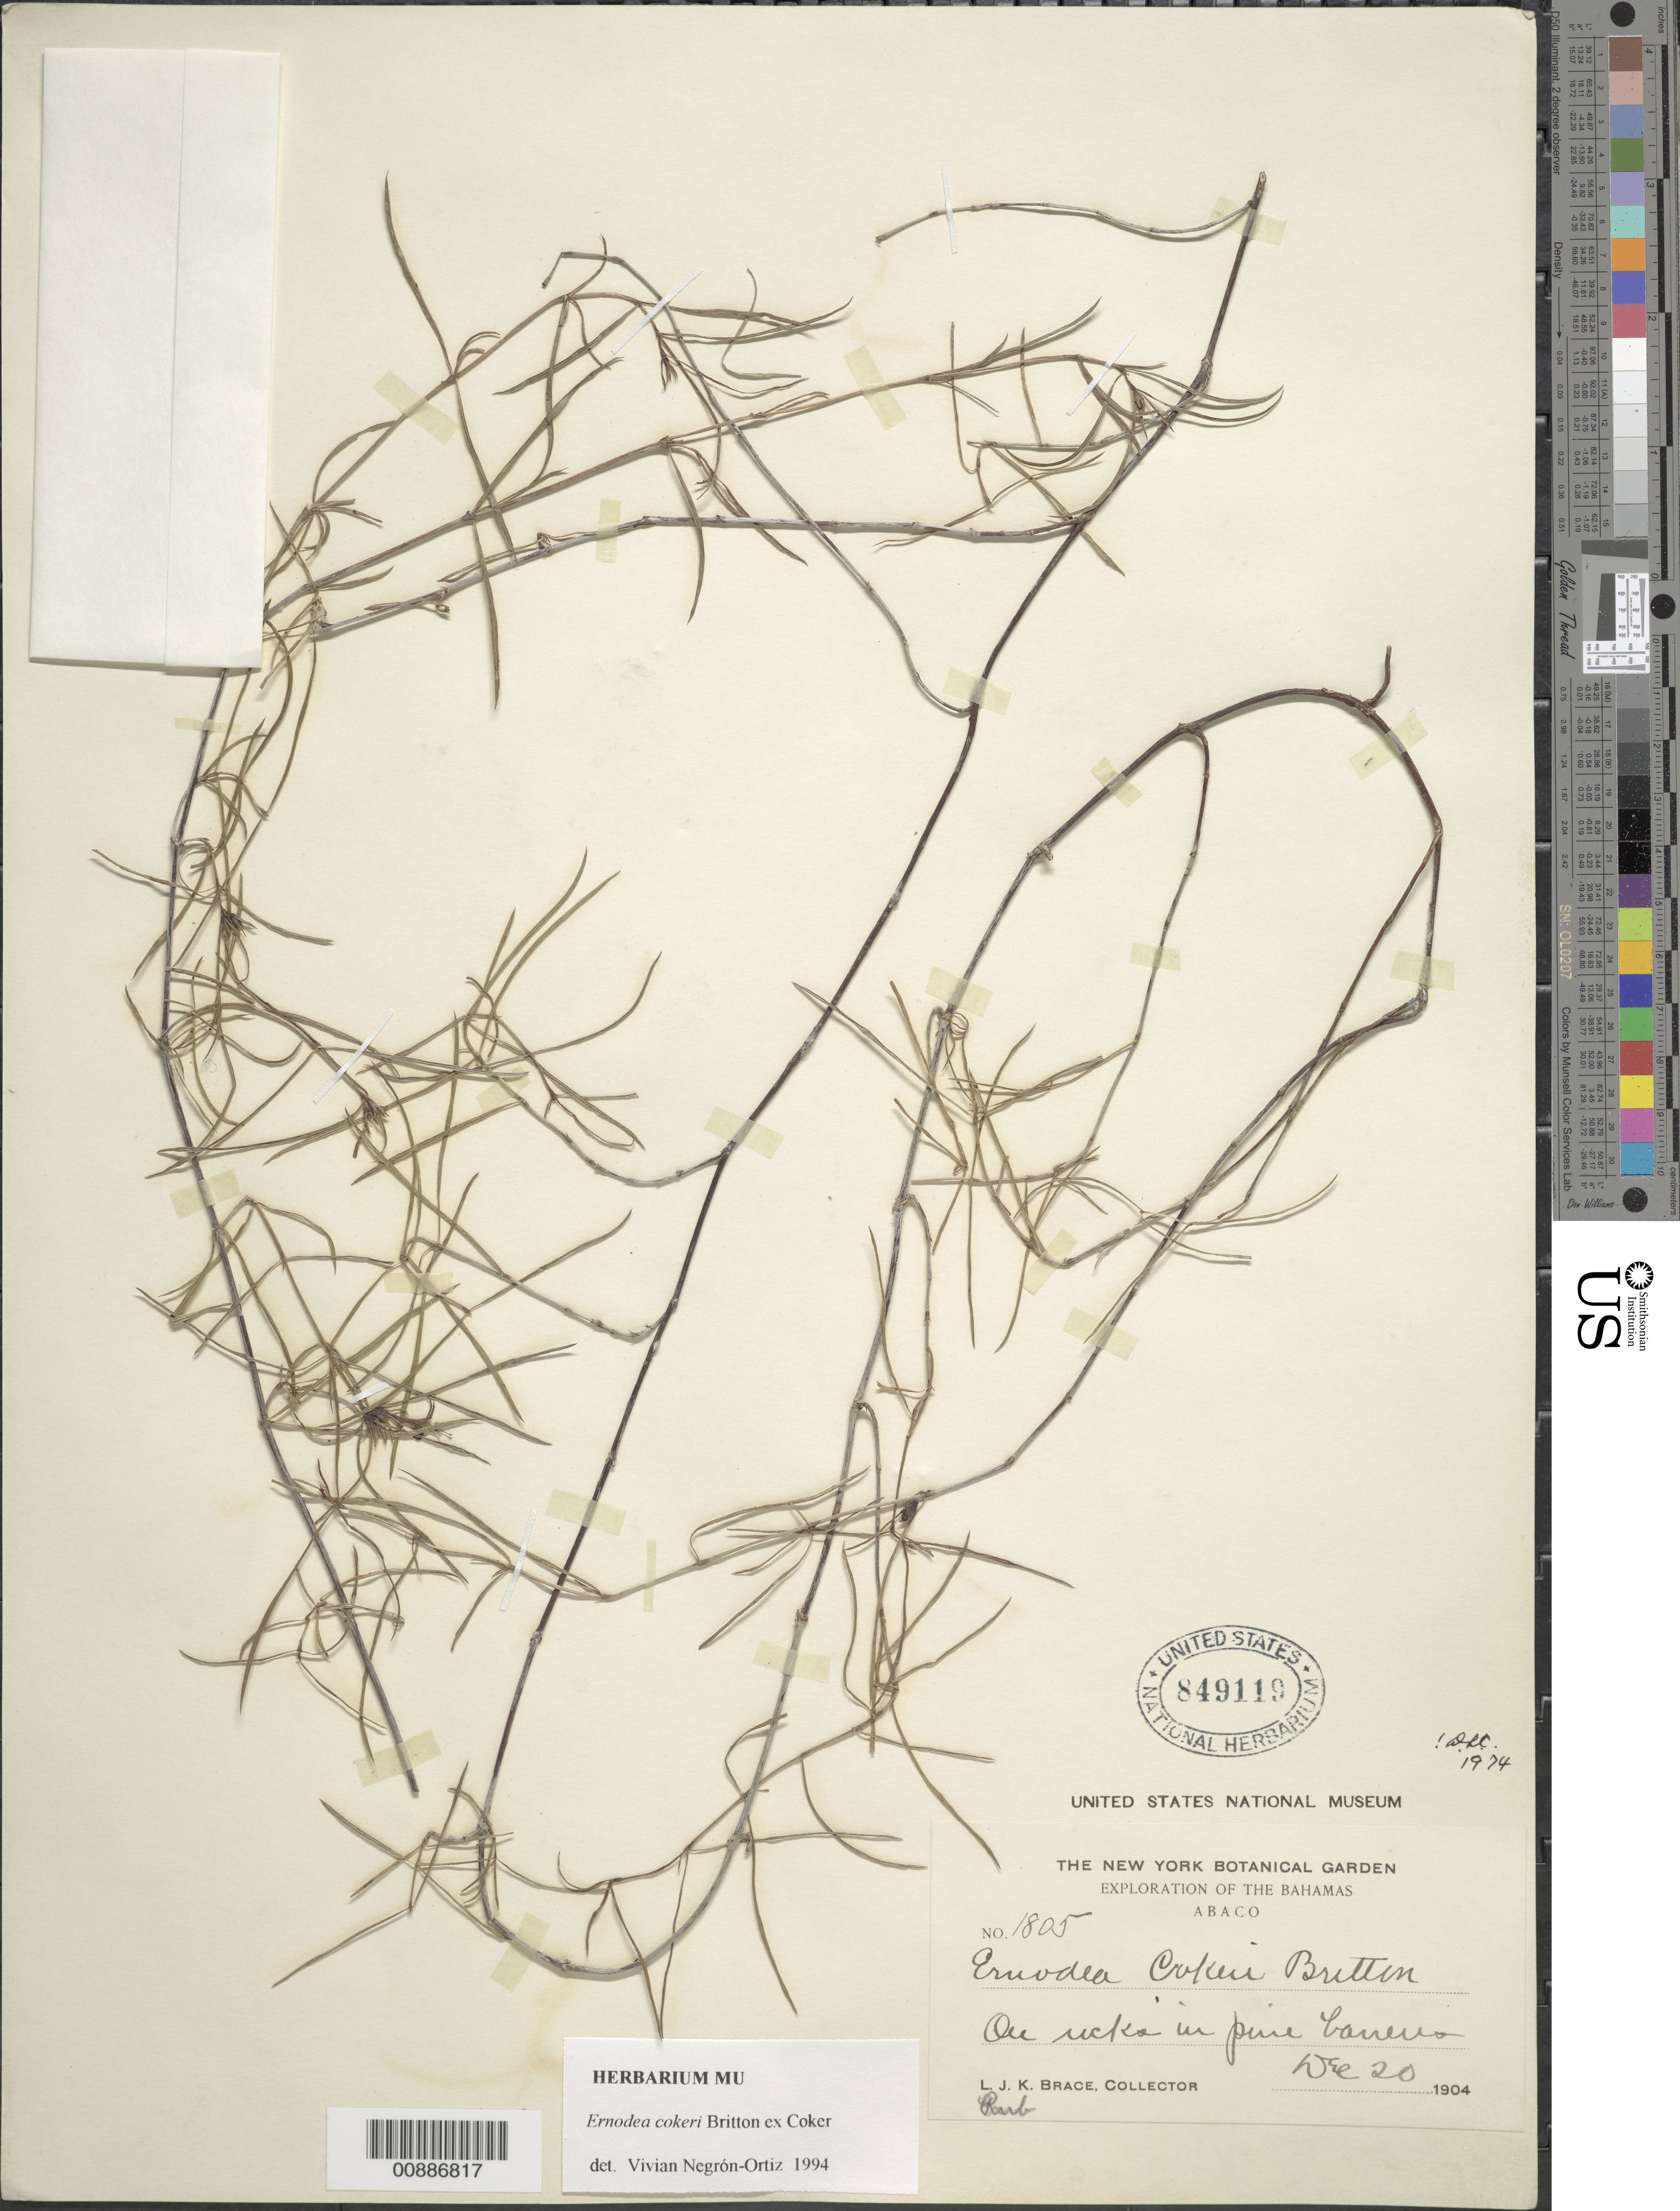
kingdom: Plantae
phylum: Tracheophyta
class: Magnoliopsida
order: Gentianales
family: Rubiaceae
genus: Ernodea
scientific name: Ernodea cokeri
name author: Britton ex Coker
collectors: L. J. K. Brace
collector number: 1805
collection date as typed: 20 Dec 1904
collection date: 1904-12-20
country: Bahamas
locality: Abaco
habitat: On rocks in pine barrens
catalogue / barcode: US 849119